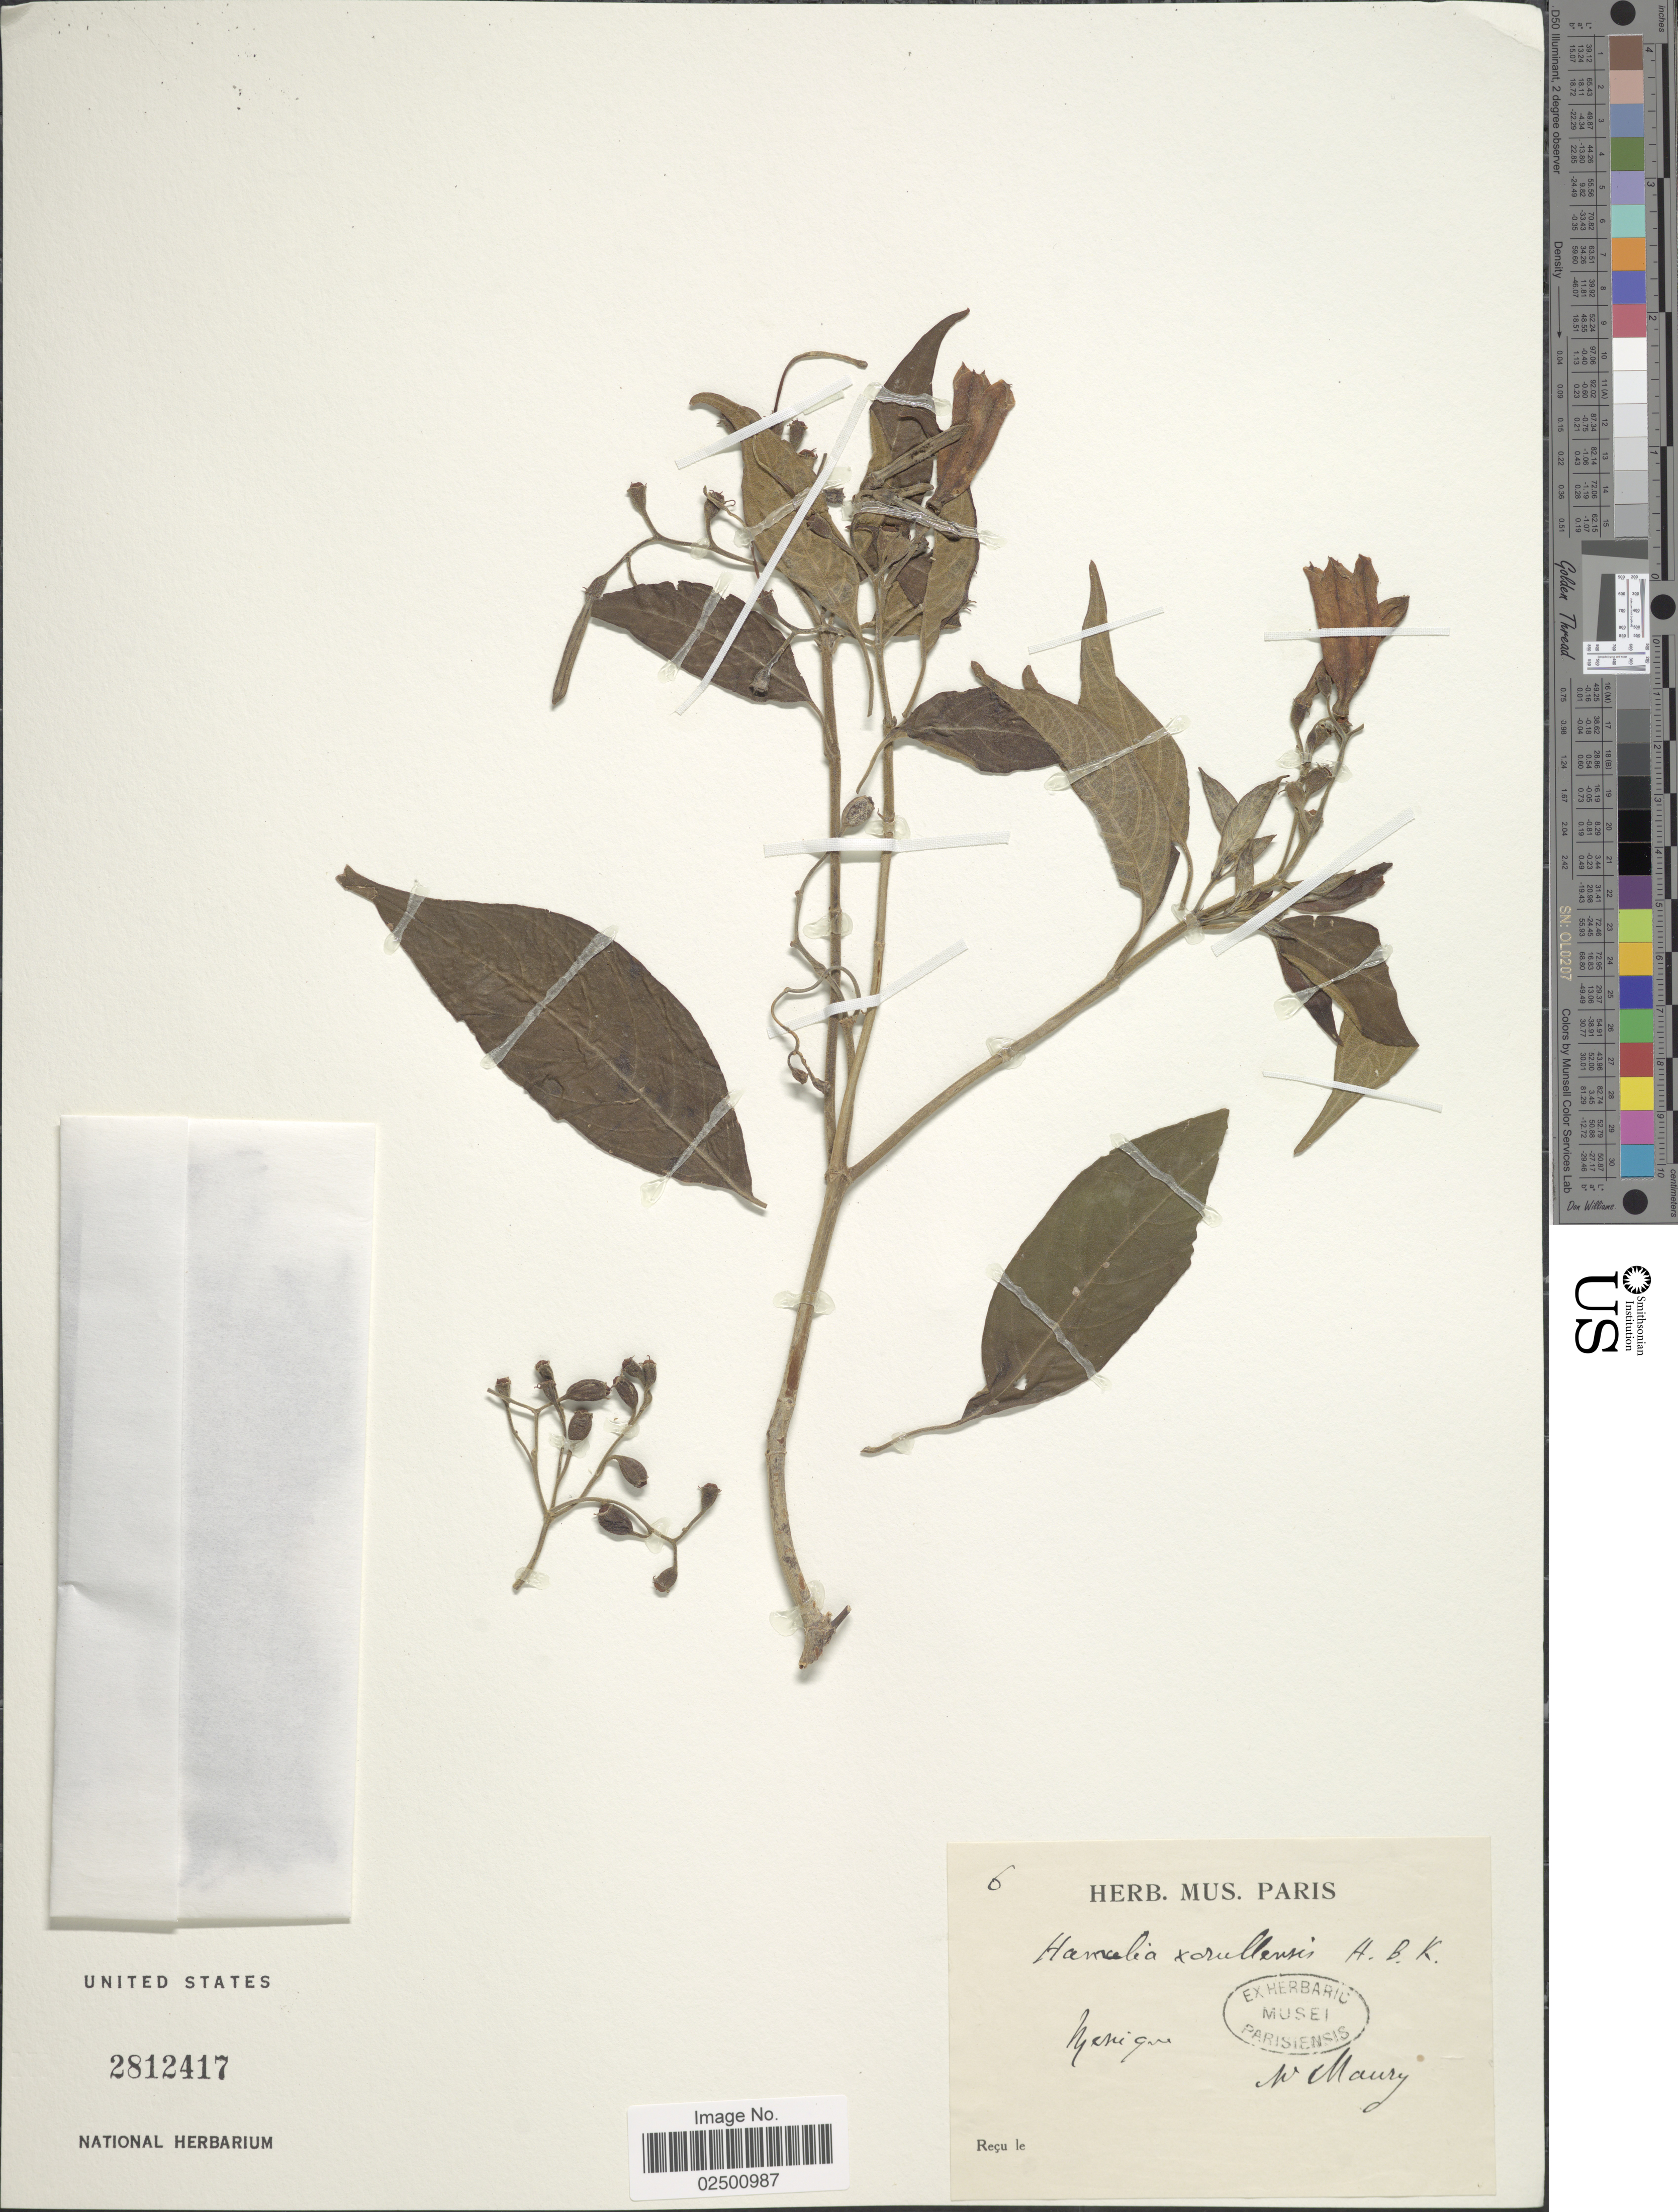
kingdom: Plantae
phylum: Tracheophyta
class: Magnoliopsida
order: Gentianales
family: Rubiaceae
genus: Hamelia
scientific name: Hamelia xorullensis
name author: Kunth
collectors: Maury, M.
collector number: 6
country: Mexico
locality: Mexique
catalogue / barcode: US 2812417